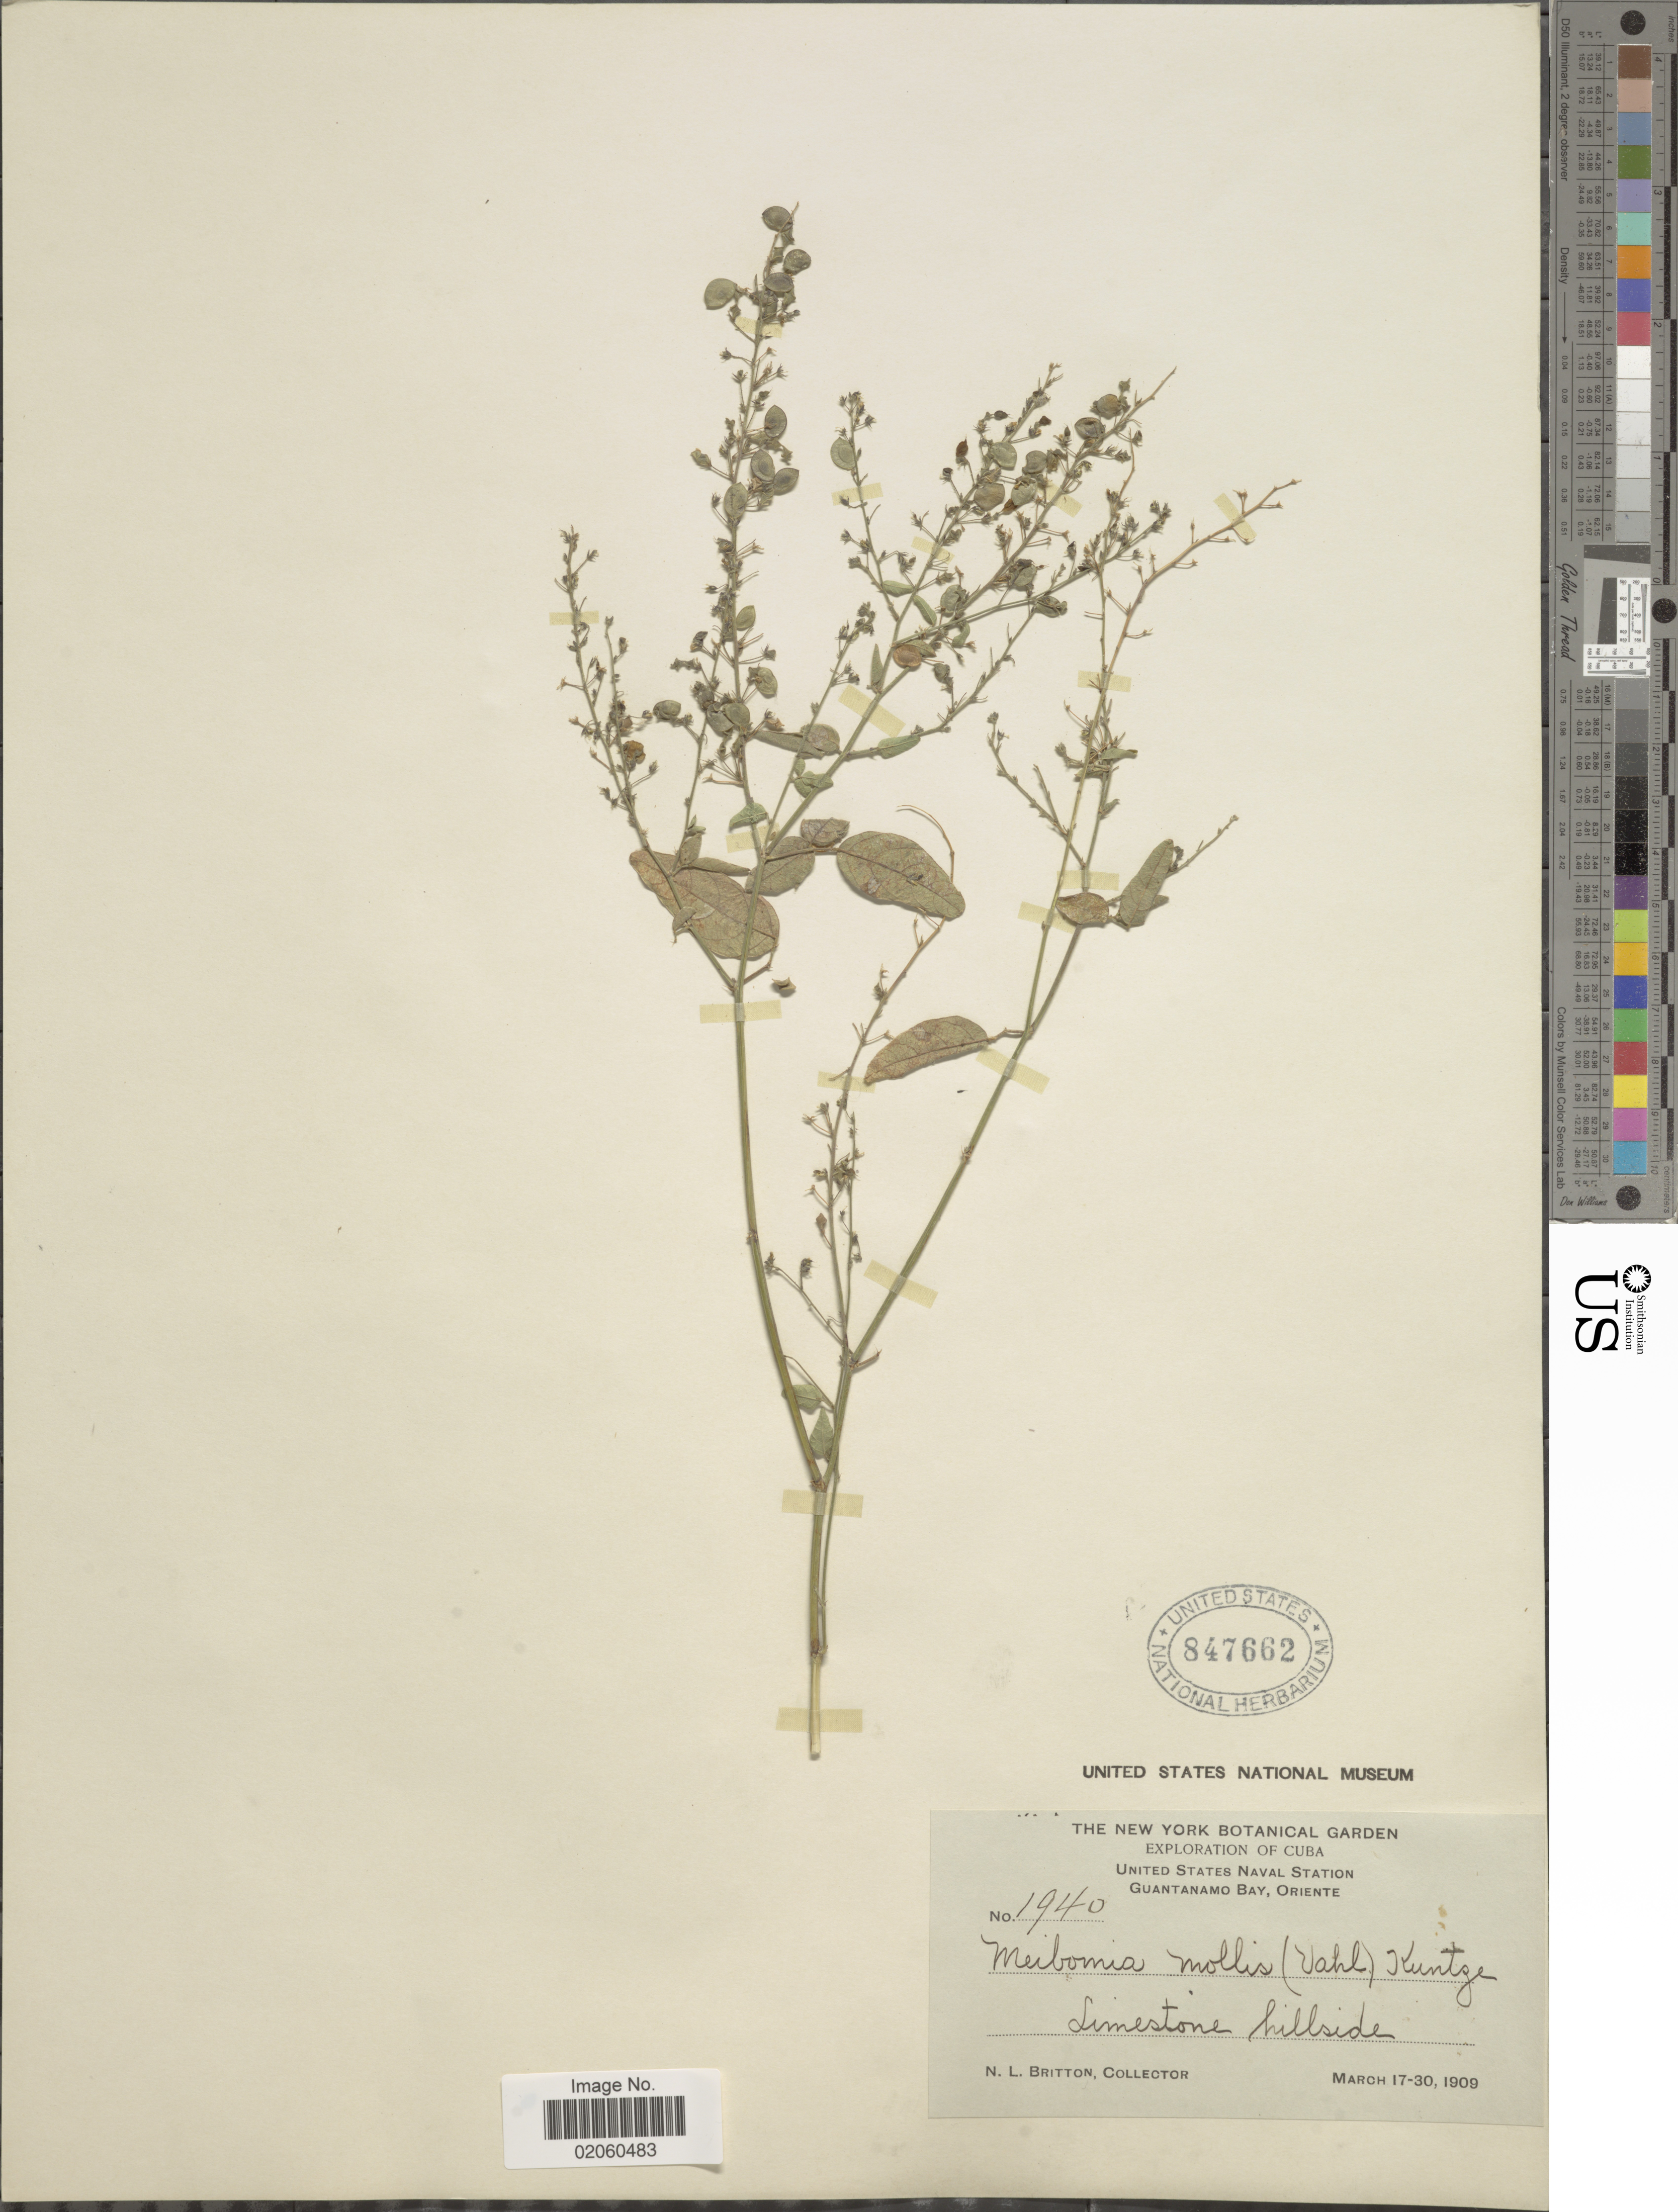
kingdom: Plantae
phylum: Tracheophyta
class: Magnoliopsida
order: Fabales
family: Fabaceae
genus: Desmodium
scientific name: Desmodium glabrum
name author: (Mill.) DC.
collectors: N. Britton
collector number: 1940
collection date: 1909-03-17/1909-03-30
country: Cuba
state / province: Oriente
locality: United States Naval Station, Guantanamo Bay, Oriente, Limestone hillside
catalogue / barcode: US 847662